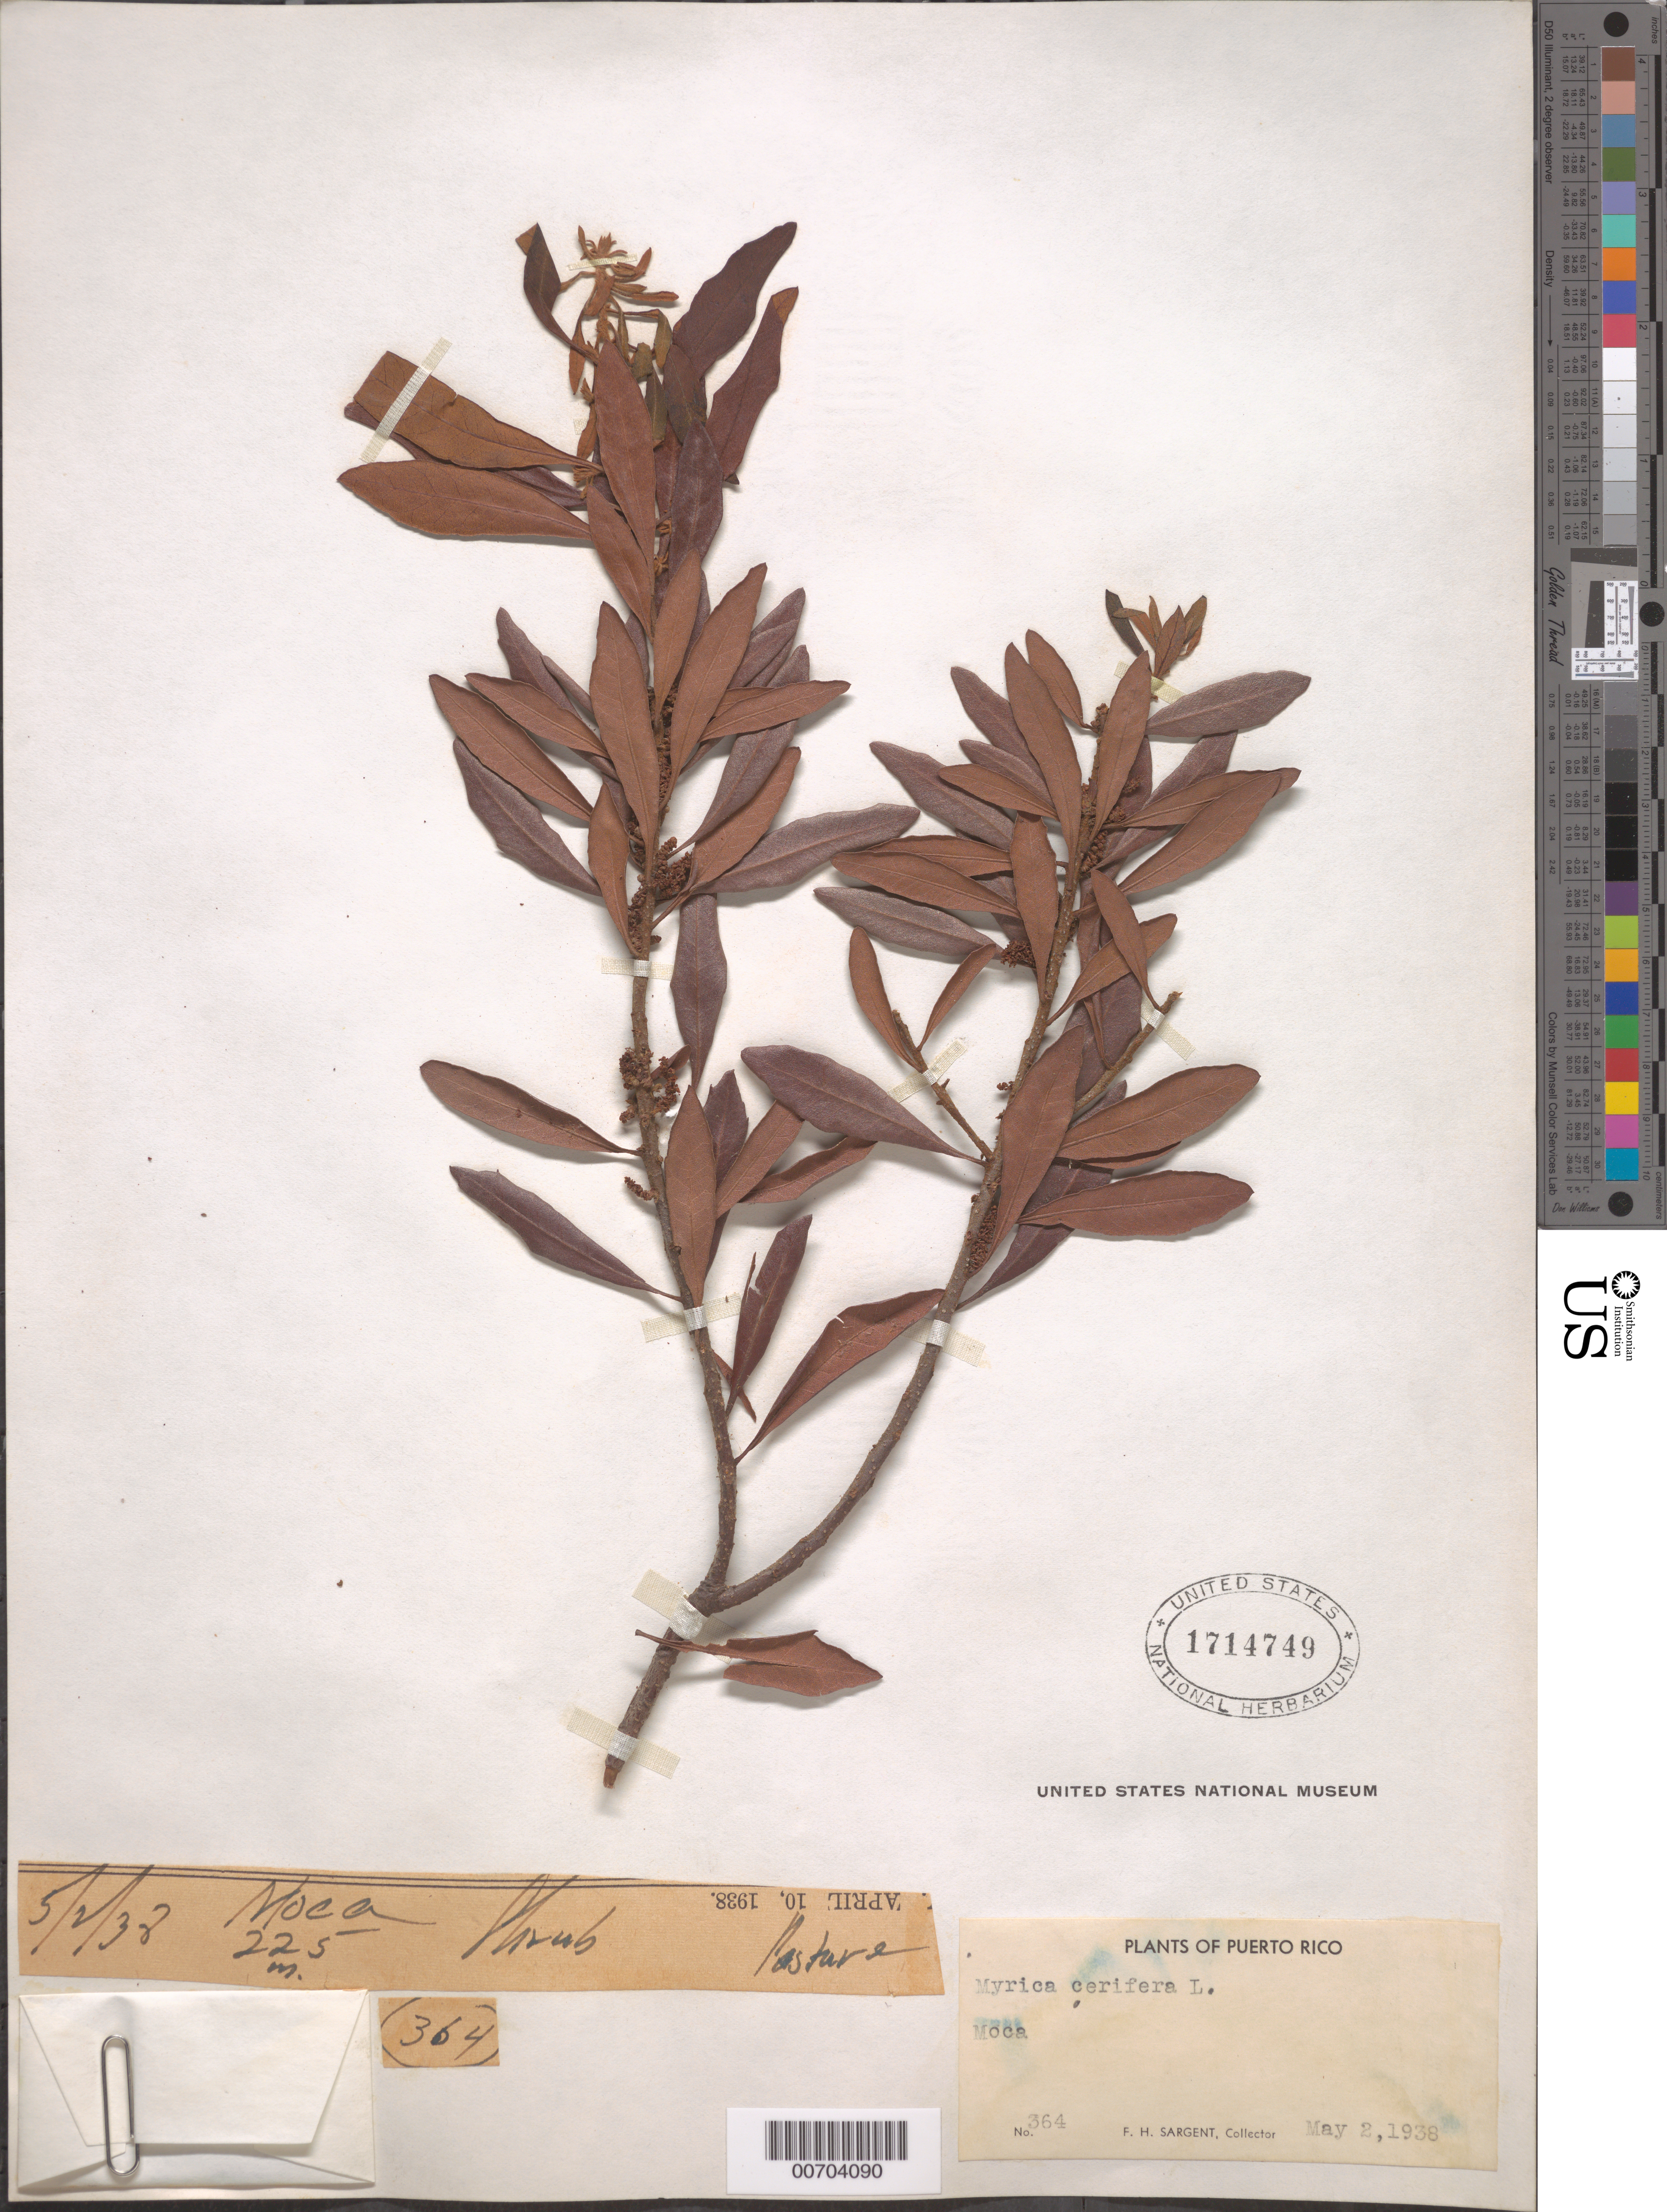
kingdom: Plantae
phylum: Tracheophyta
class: Magnoliopsida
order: Fagales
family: Myricaceae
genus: Morella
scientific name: Morella cerifera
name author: (L.) Small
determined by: Strong, M. T., (US), Smithsonian Institution - National Museum of Natural History (UNITED STATES)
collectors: F. H. Sargent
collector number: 364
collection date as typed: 02 May 1938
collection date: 1938-05-02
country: Puerto Rico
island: Greater Antilles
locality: Moca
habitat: pasture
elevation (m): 225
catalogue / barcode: US 1714749